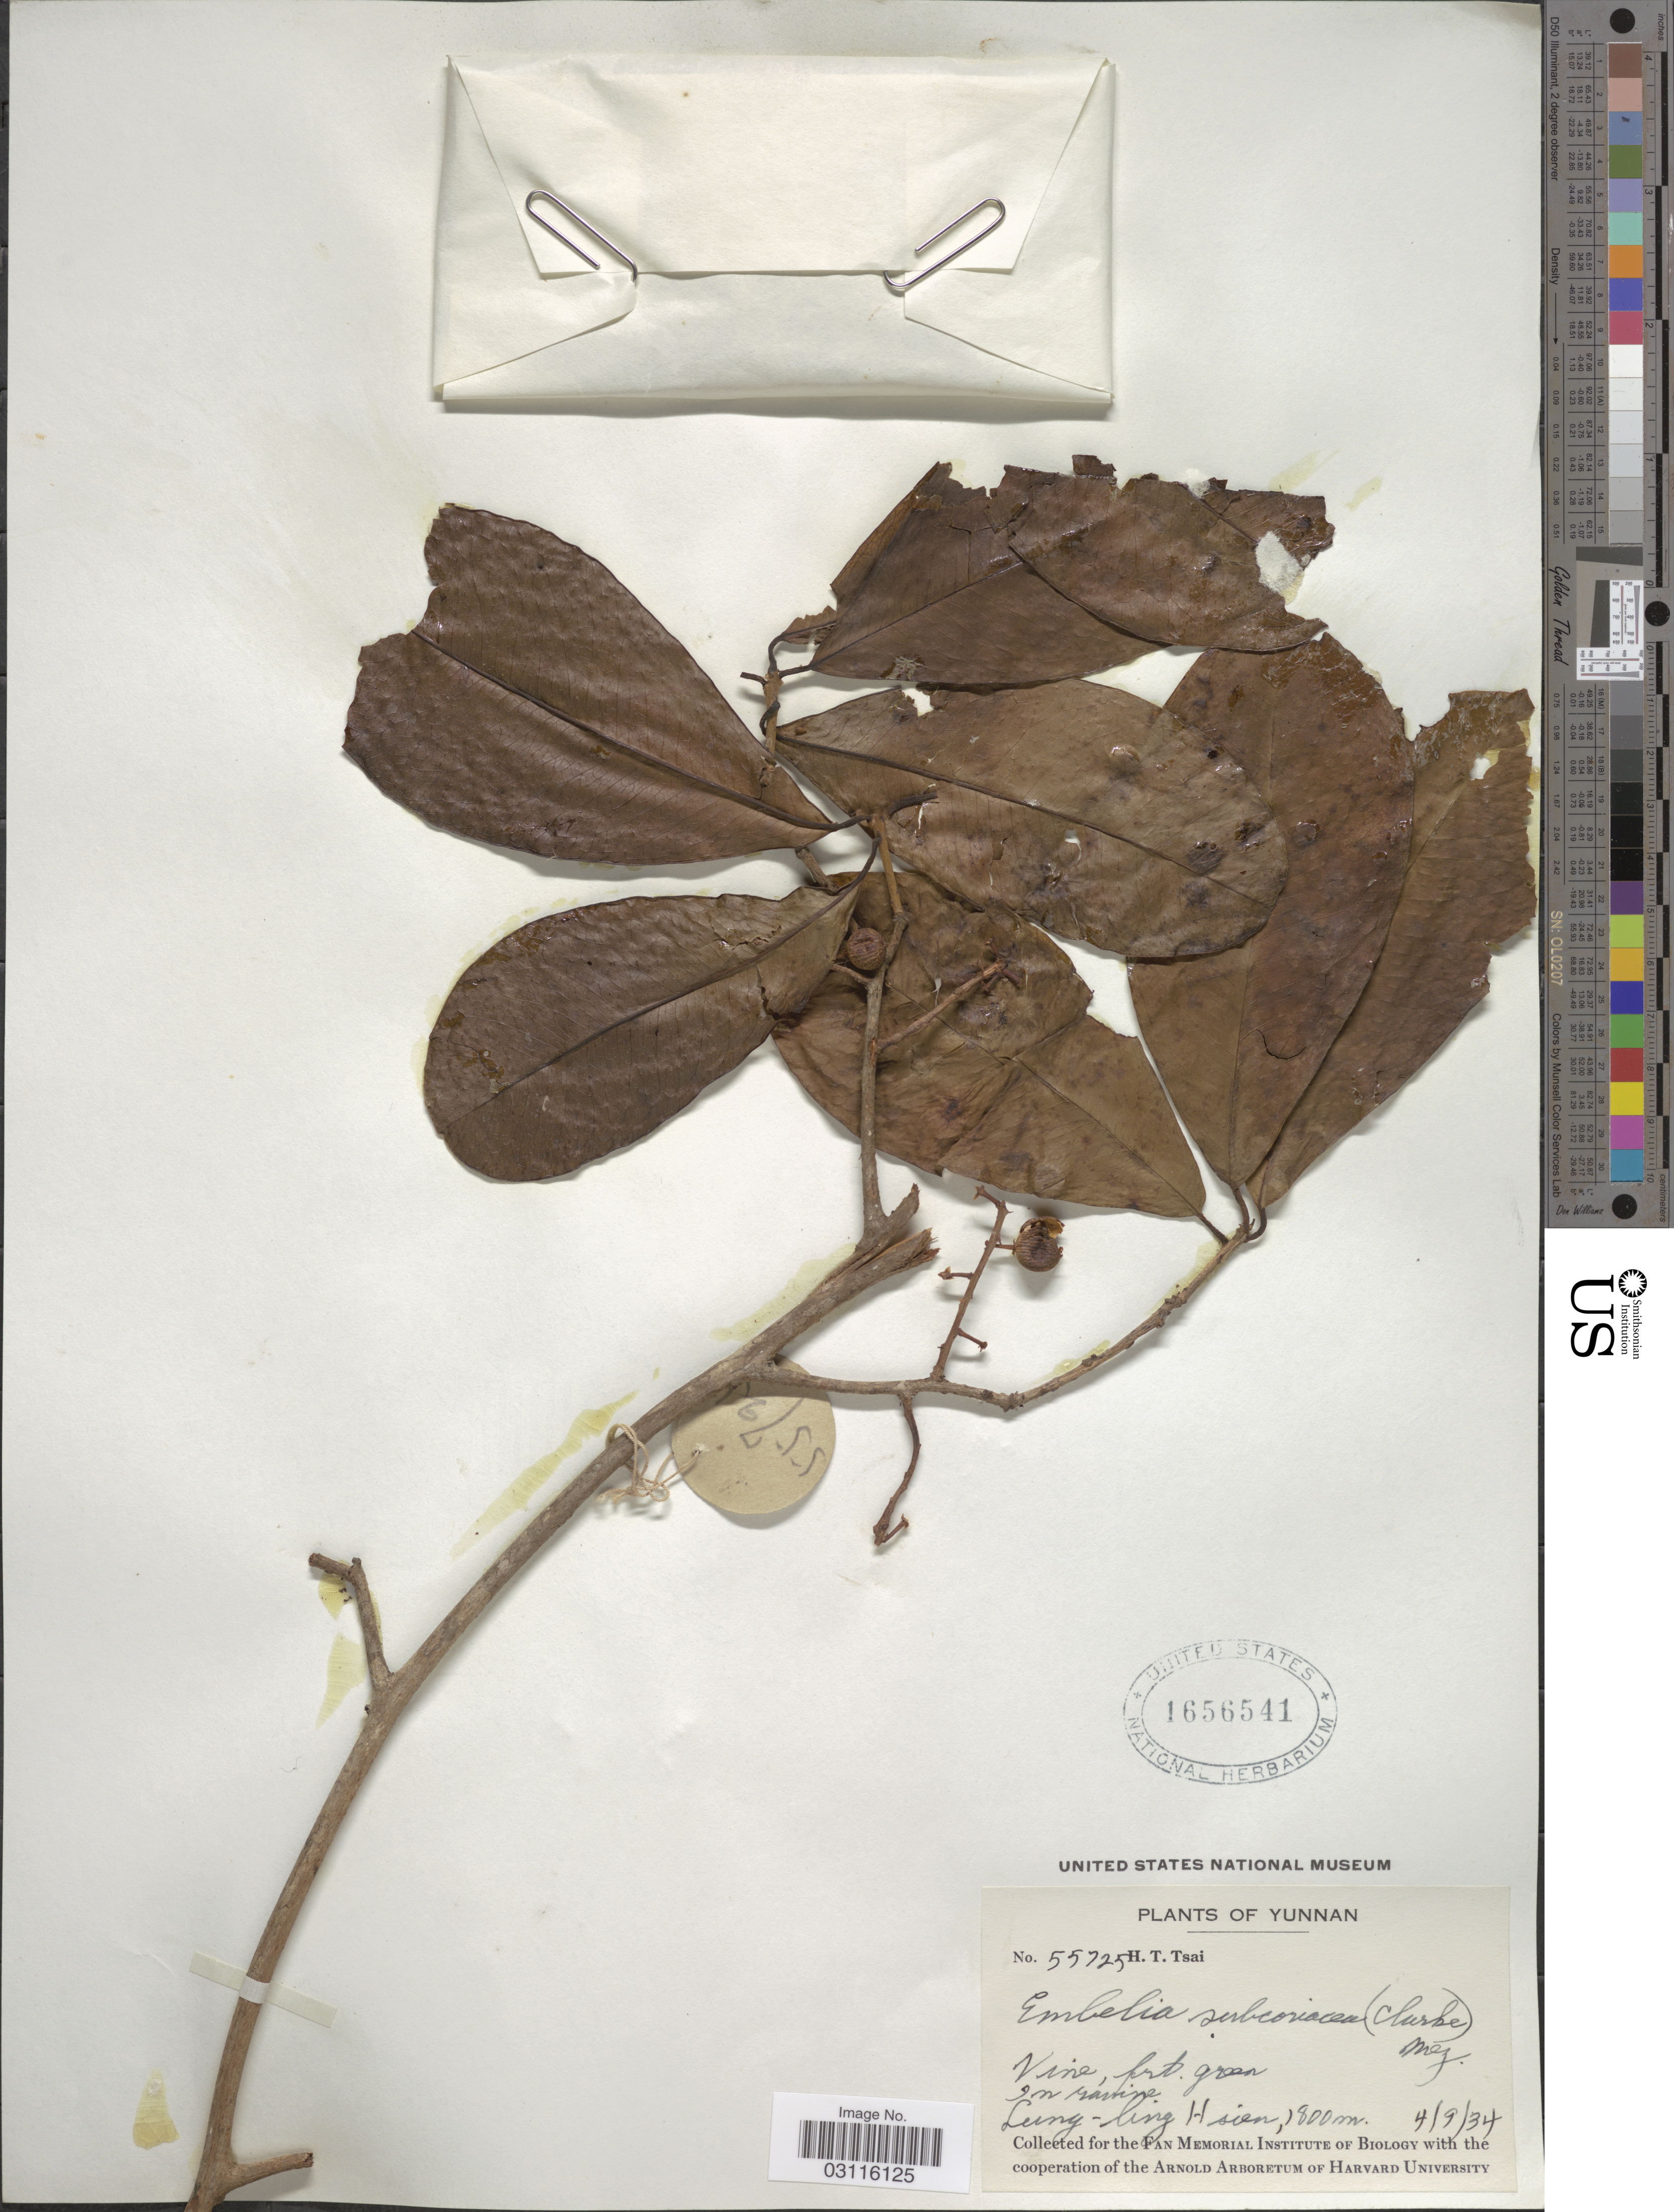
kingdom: Plantae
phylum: Tracheophyta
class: Magnoliopsida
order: Ericales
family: Primulaceae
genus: Embelia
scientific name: Embelia subcoriacea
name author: (C.B. Clarke) Mez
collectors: H. Tsai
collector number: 55725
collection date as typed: Transcribed d/m/y: 4/9/34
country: China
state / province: Yunnan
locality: Lung-ling Hsien.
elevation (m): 1800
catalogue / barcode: US 1656541